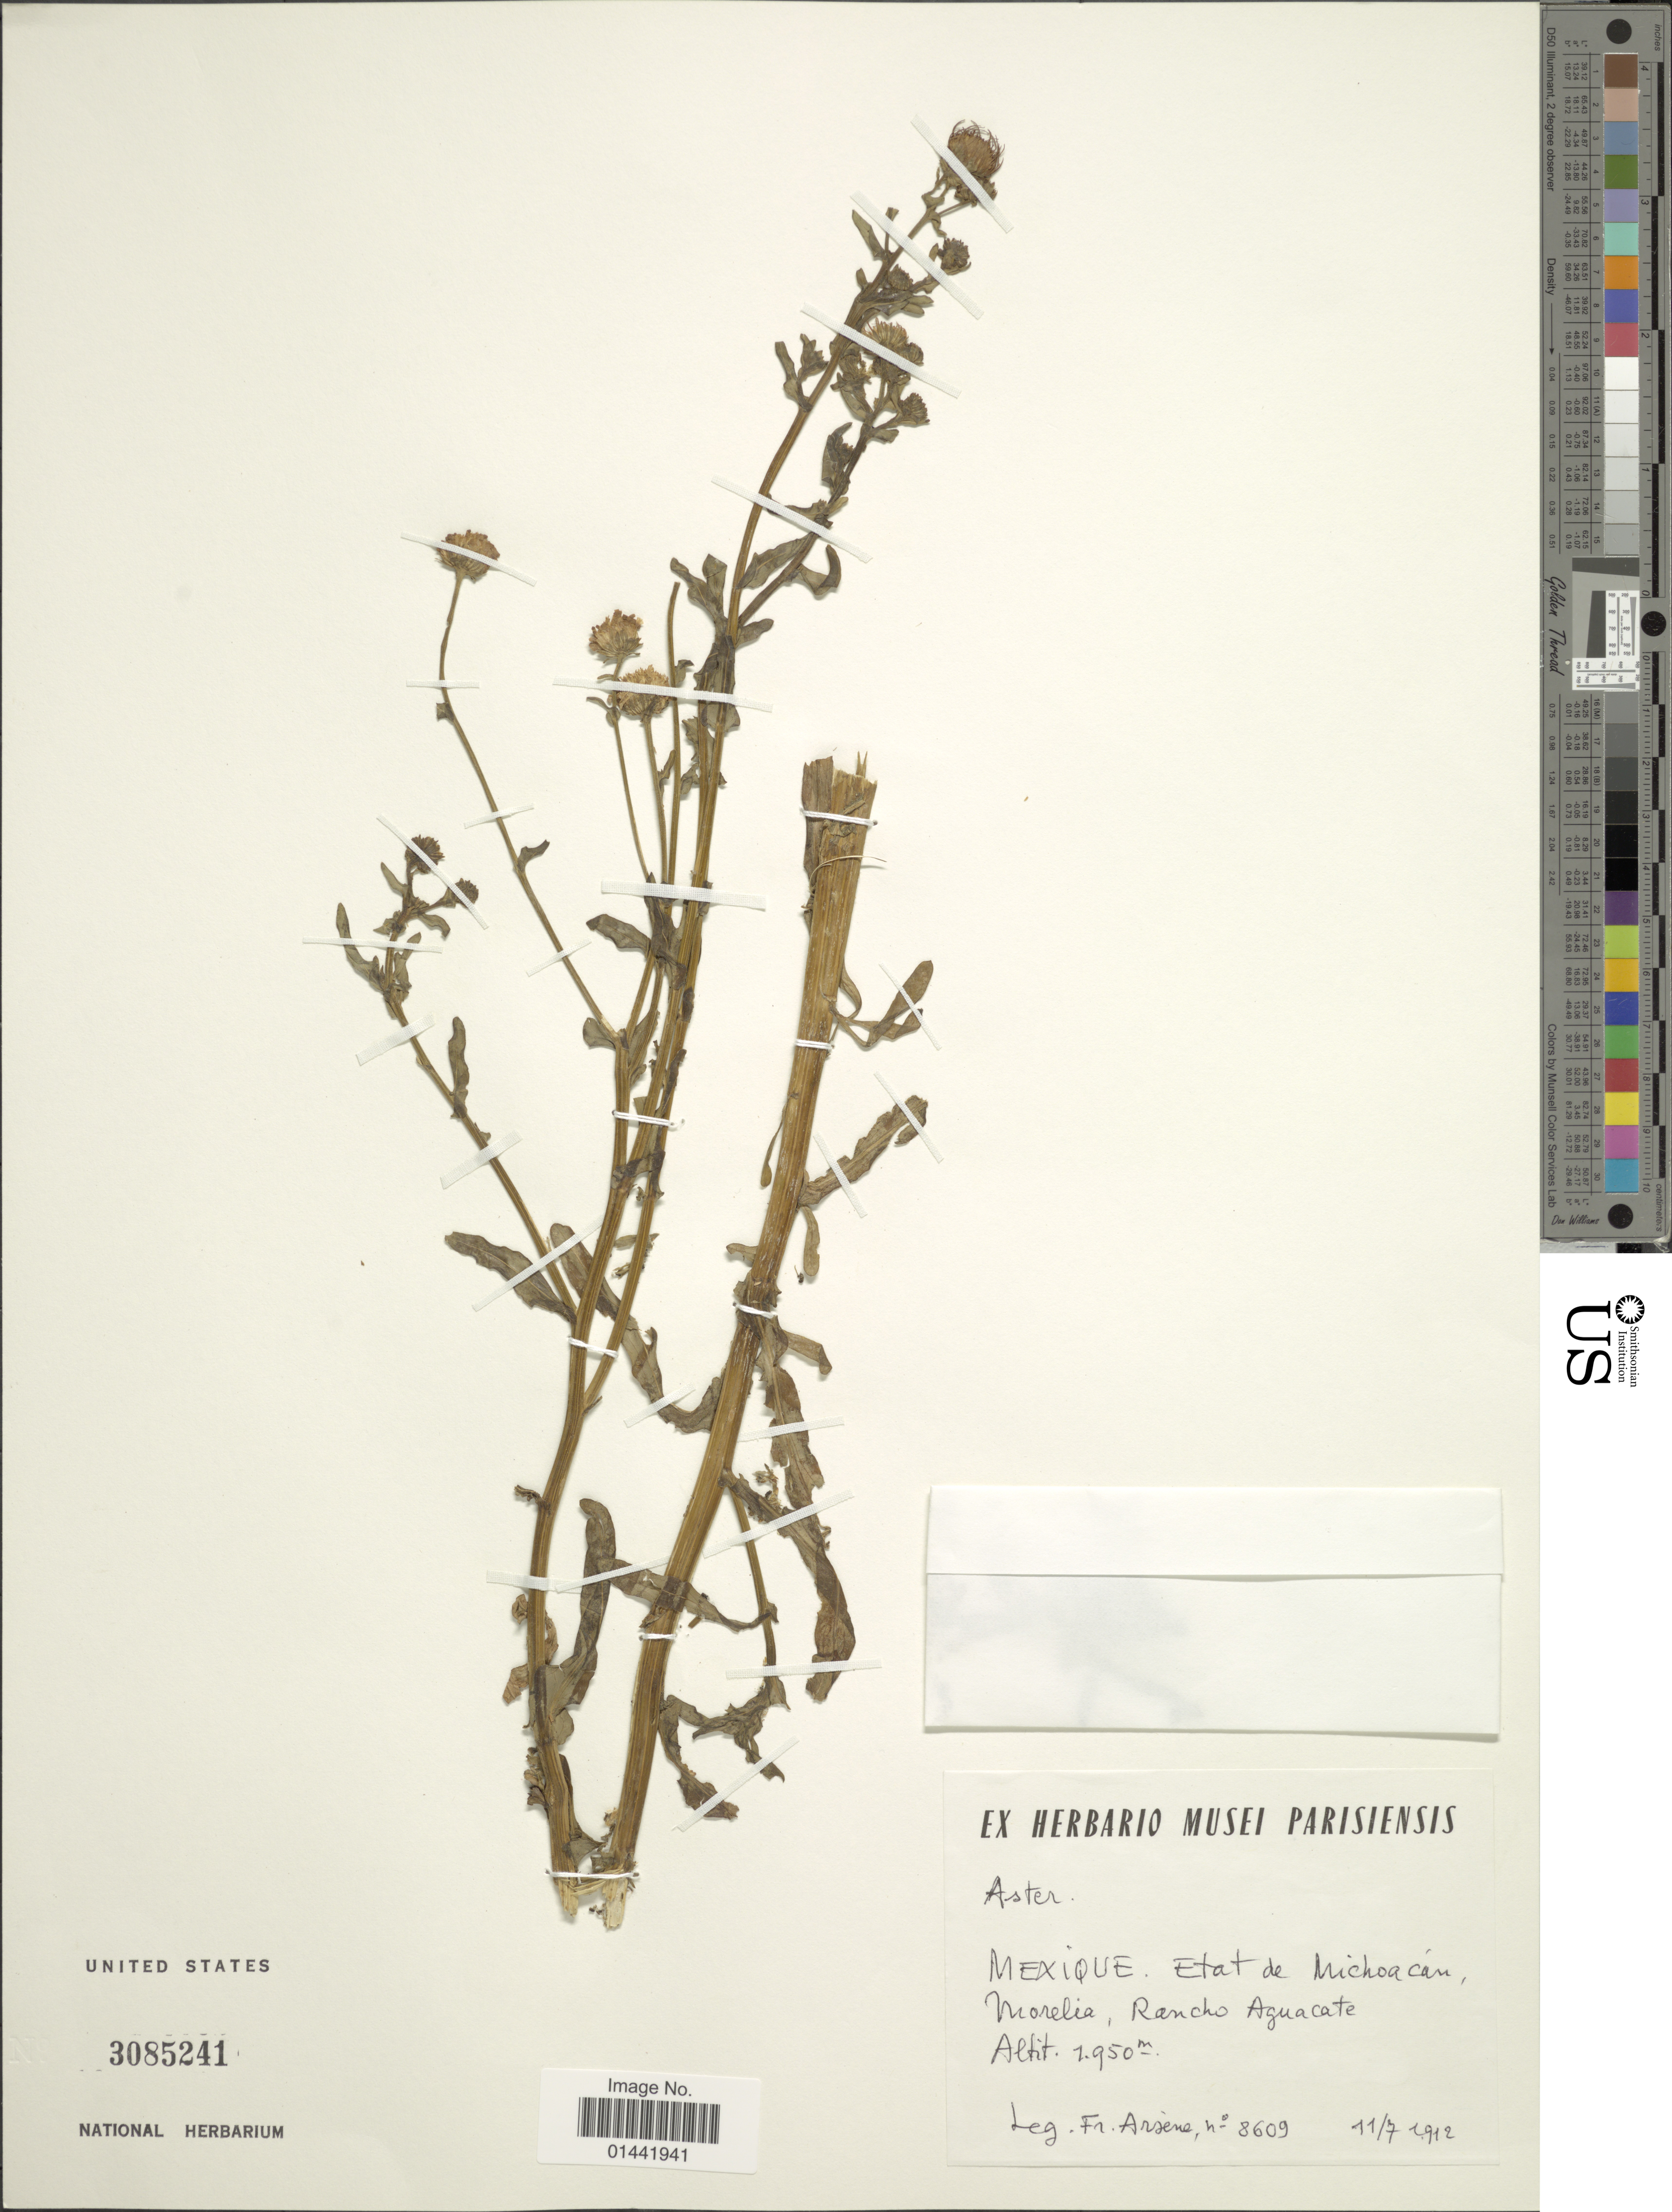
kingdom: Plantae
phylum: Tracheophyta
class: Magnoliopsida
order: Asterales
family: Asteraceae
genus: Erigeron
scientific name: Erigeron sp.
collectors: Bro. G. Arsène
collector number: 8609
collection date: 1912-07-11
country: Mexico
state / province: Michoacán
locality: Morelia, Rancho Aguacate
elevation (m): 1950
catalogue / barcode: US 3085341